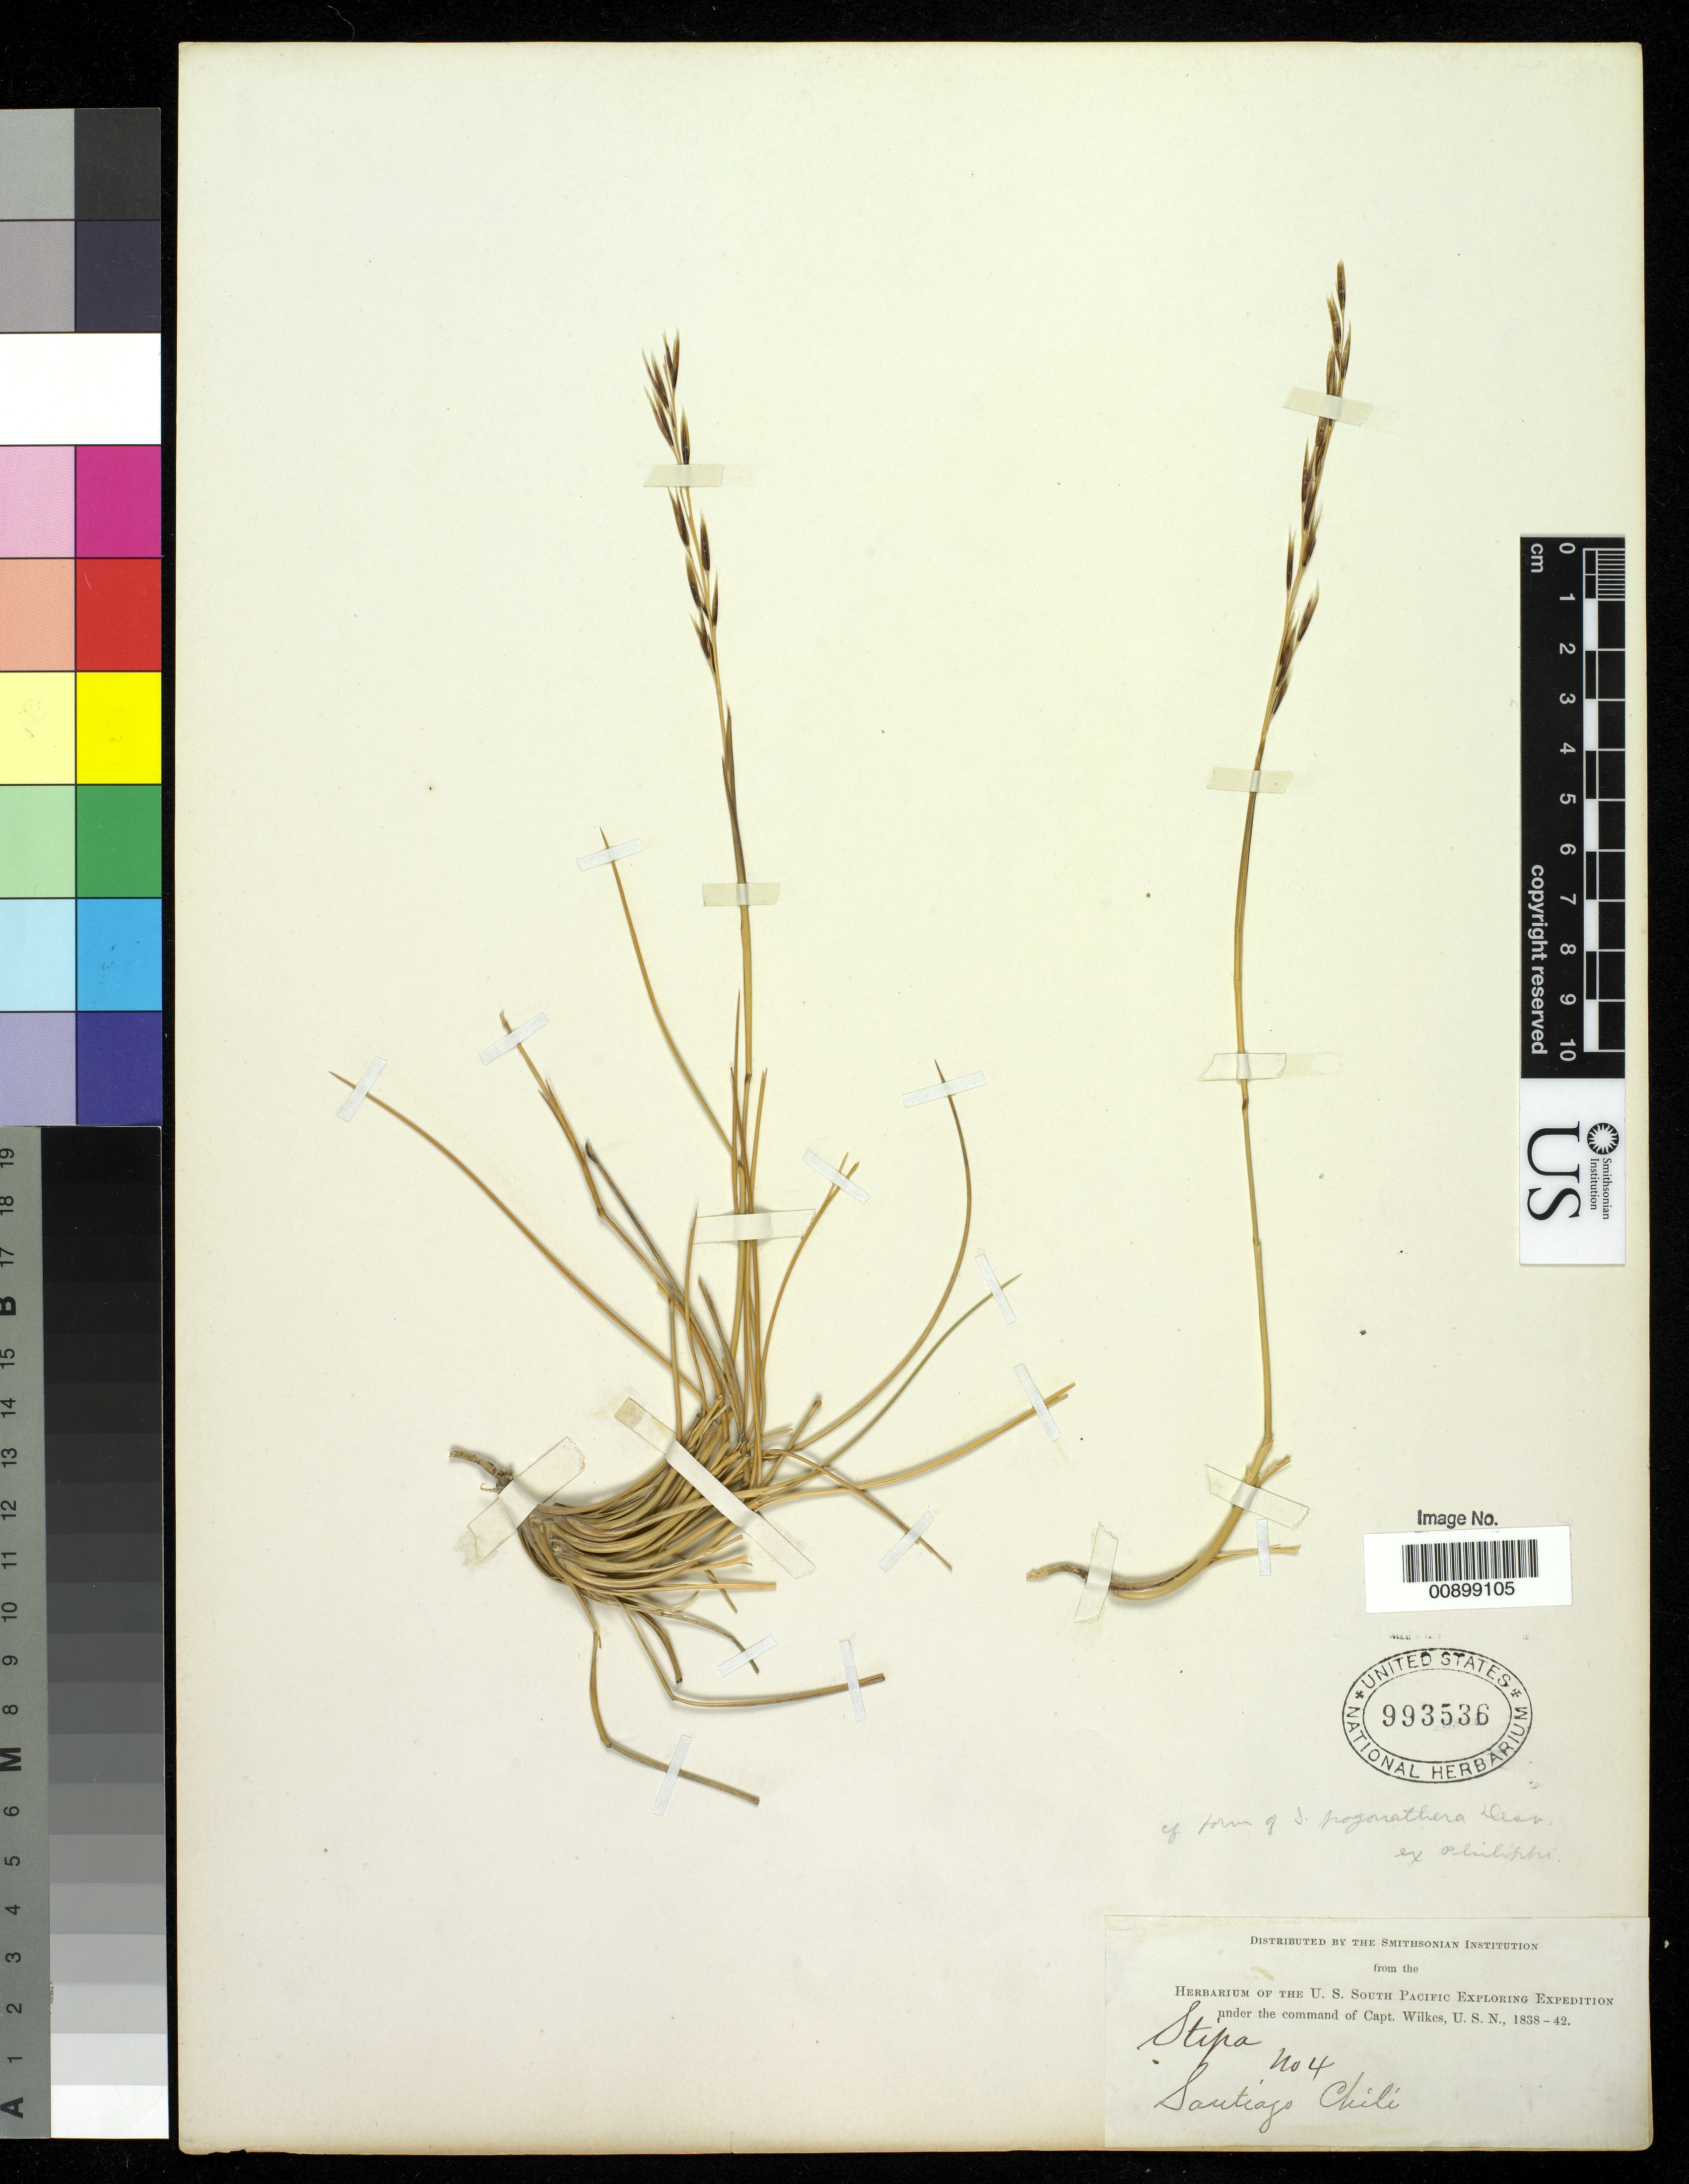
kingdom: Plantae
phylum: Tracheophyta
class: Liliopsida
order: Poales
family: Poaceae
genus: Pappostipa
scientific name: Pappostipa speciosa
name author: (Trin. & Rupr.) Romasch.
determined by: Poaceae Reorganization Project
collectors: Wilkes Explor. Exped.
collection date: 1838/1842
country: Chile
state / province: Región Metropolitana (RM)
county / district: Santiago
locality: Santiago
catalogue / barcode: US 993536